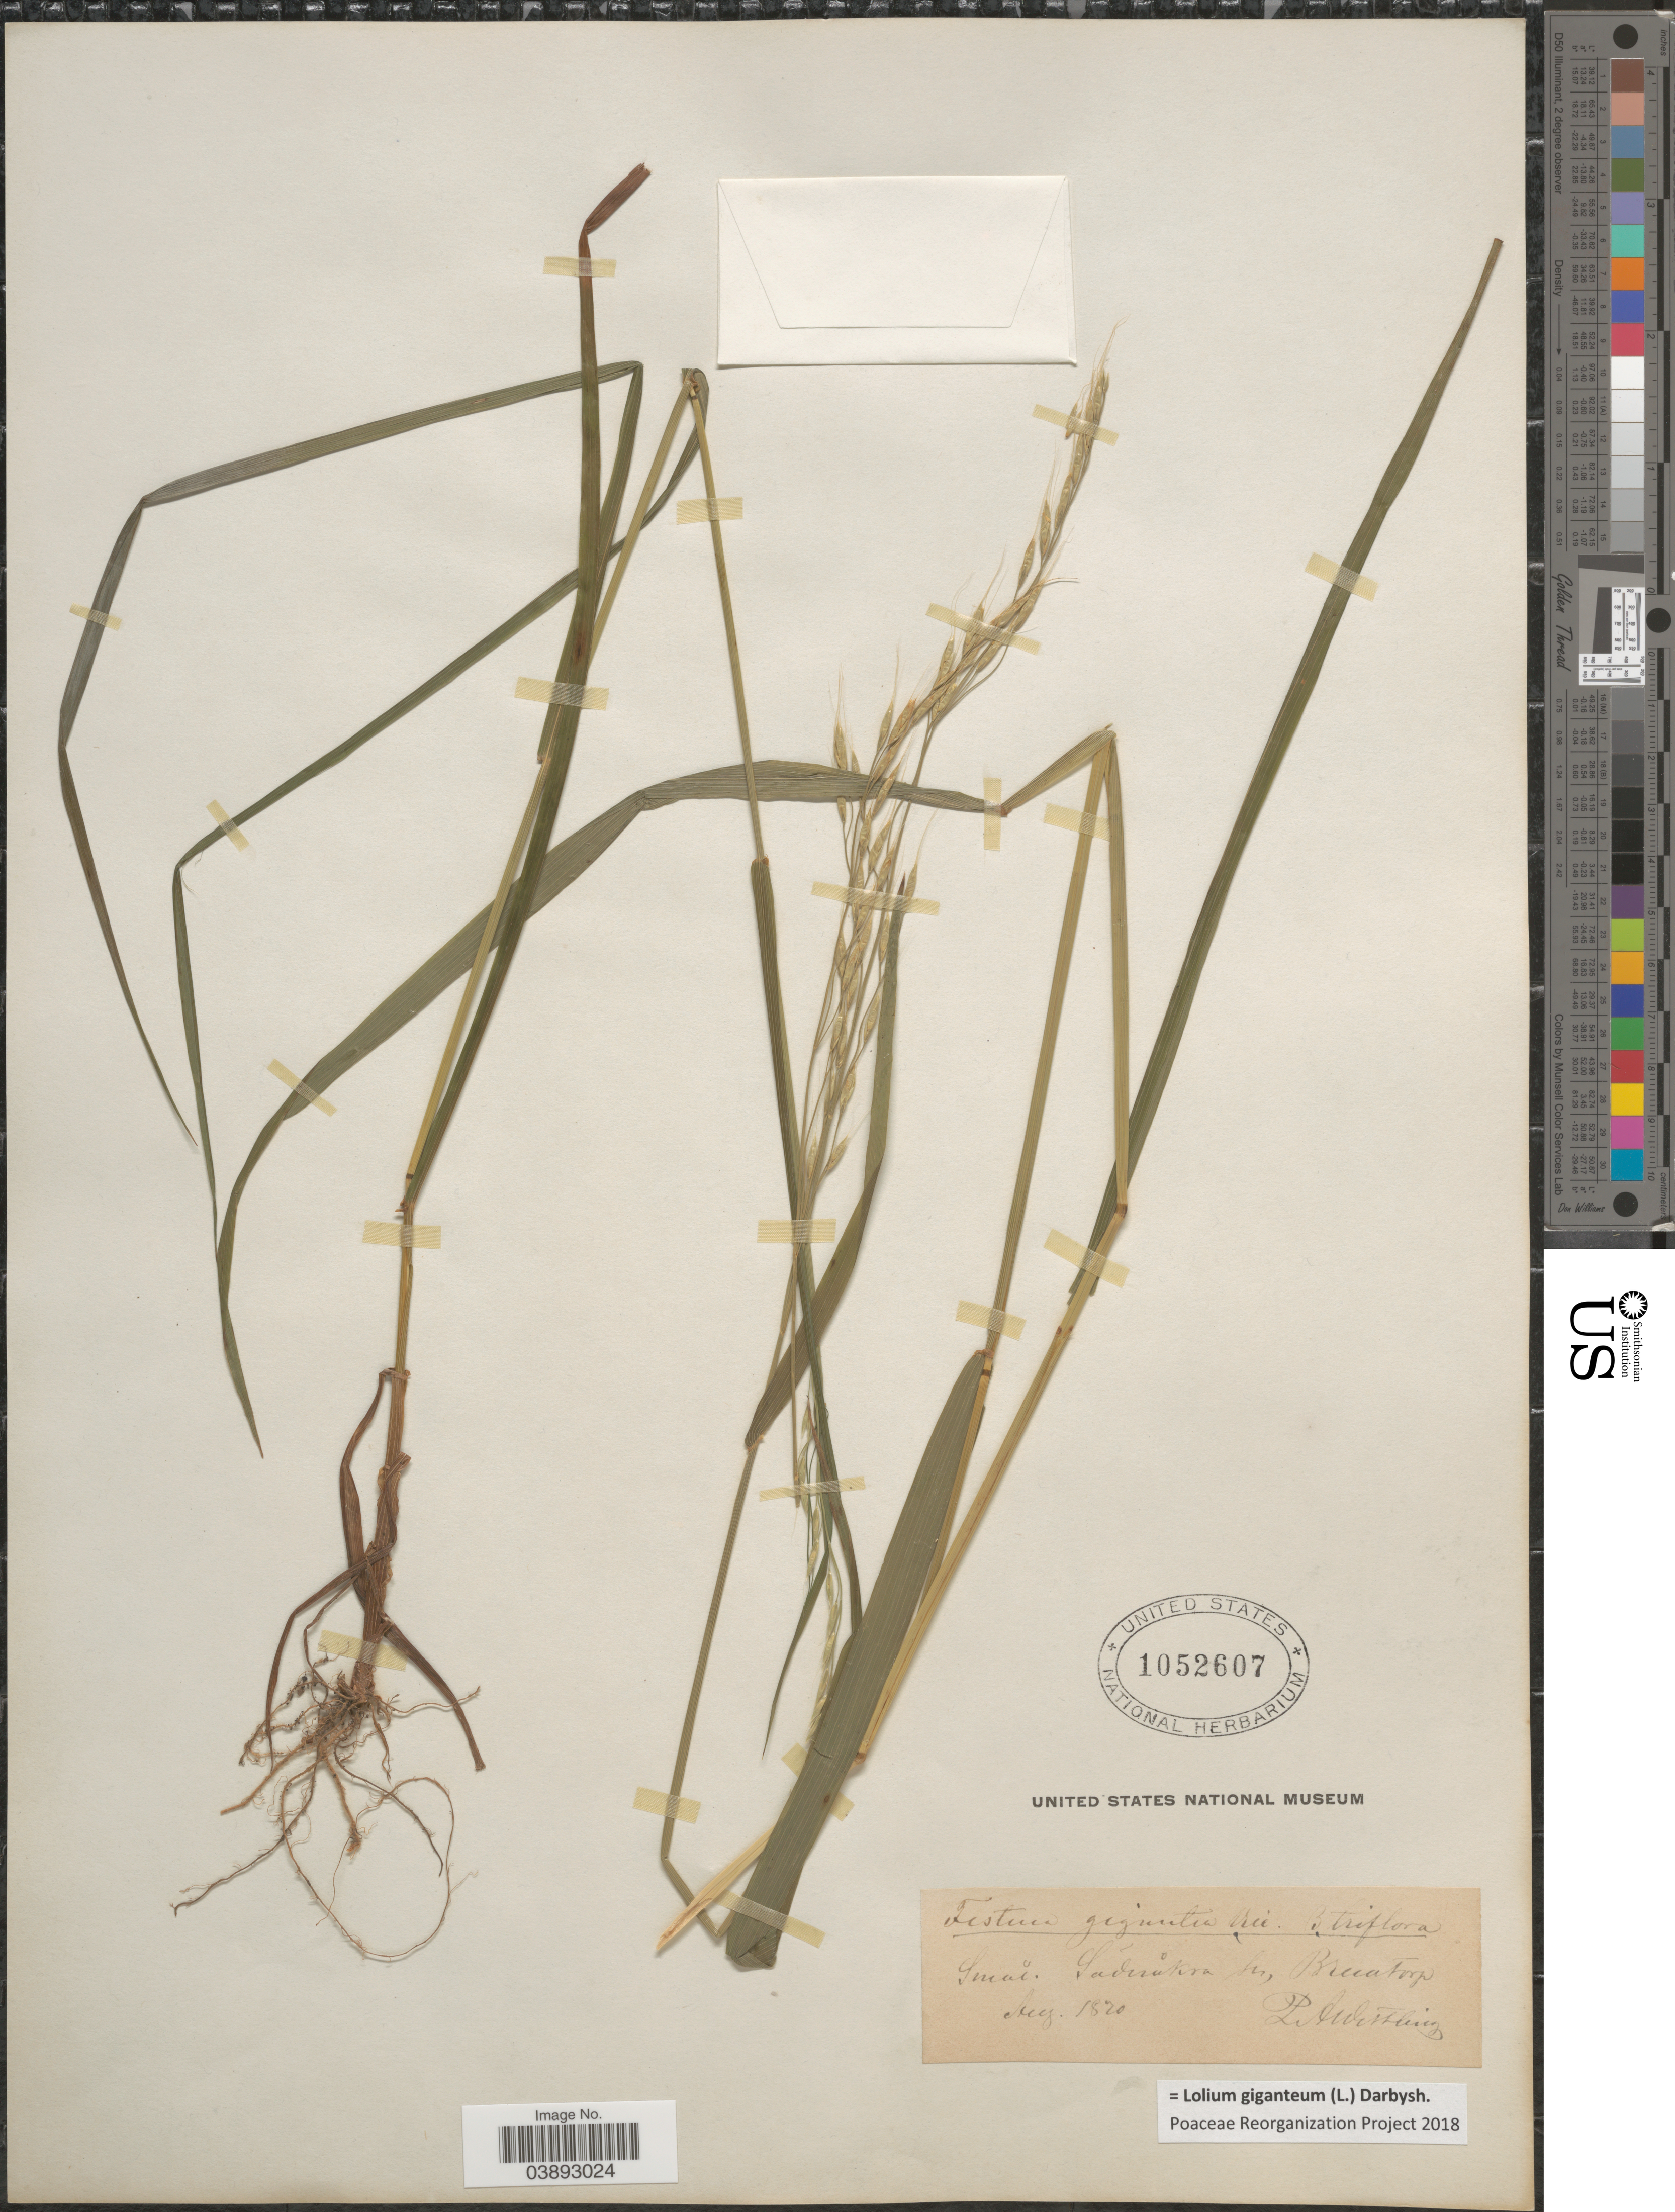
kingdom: Plantae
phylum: Tracheophyta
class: Liliopsida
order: Poales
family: Poaceae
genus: Lolium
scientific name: Lolium giganteum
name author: (L.) Darbysh.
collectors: P. Wertling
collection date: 1820-08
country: Sweden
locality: Smal. Söderåkra Su, Bruatorp.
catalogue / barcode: US 1052607